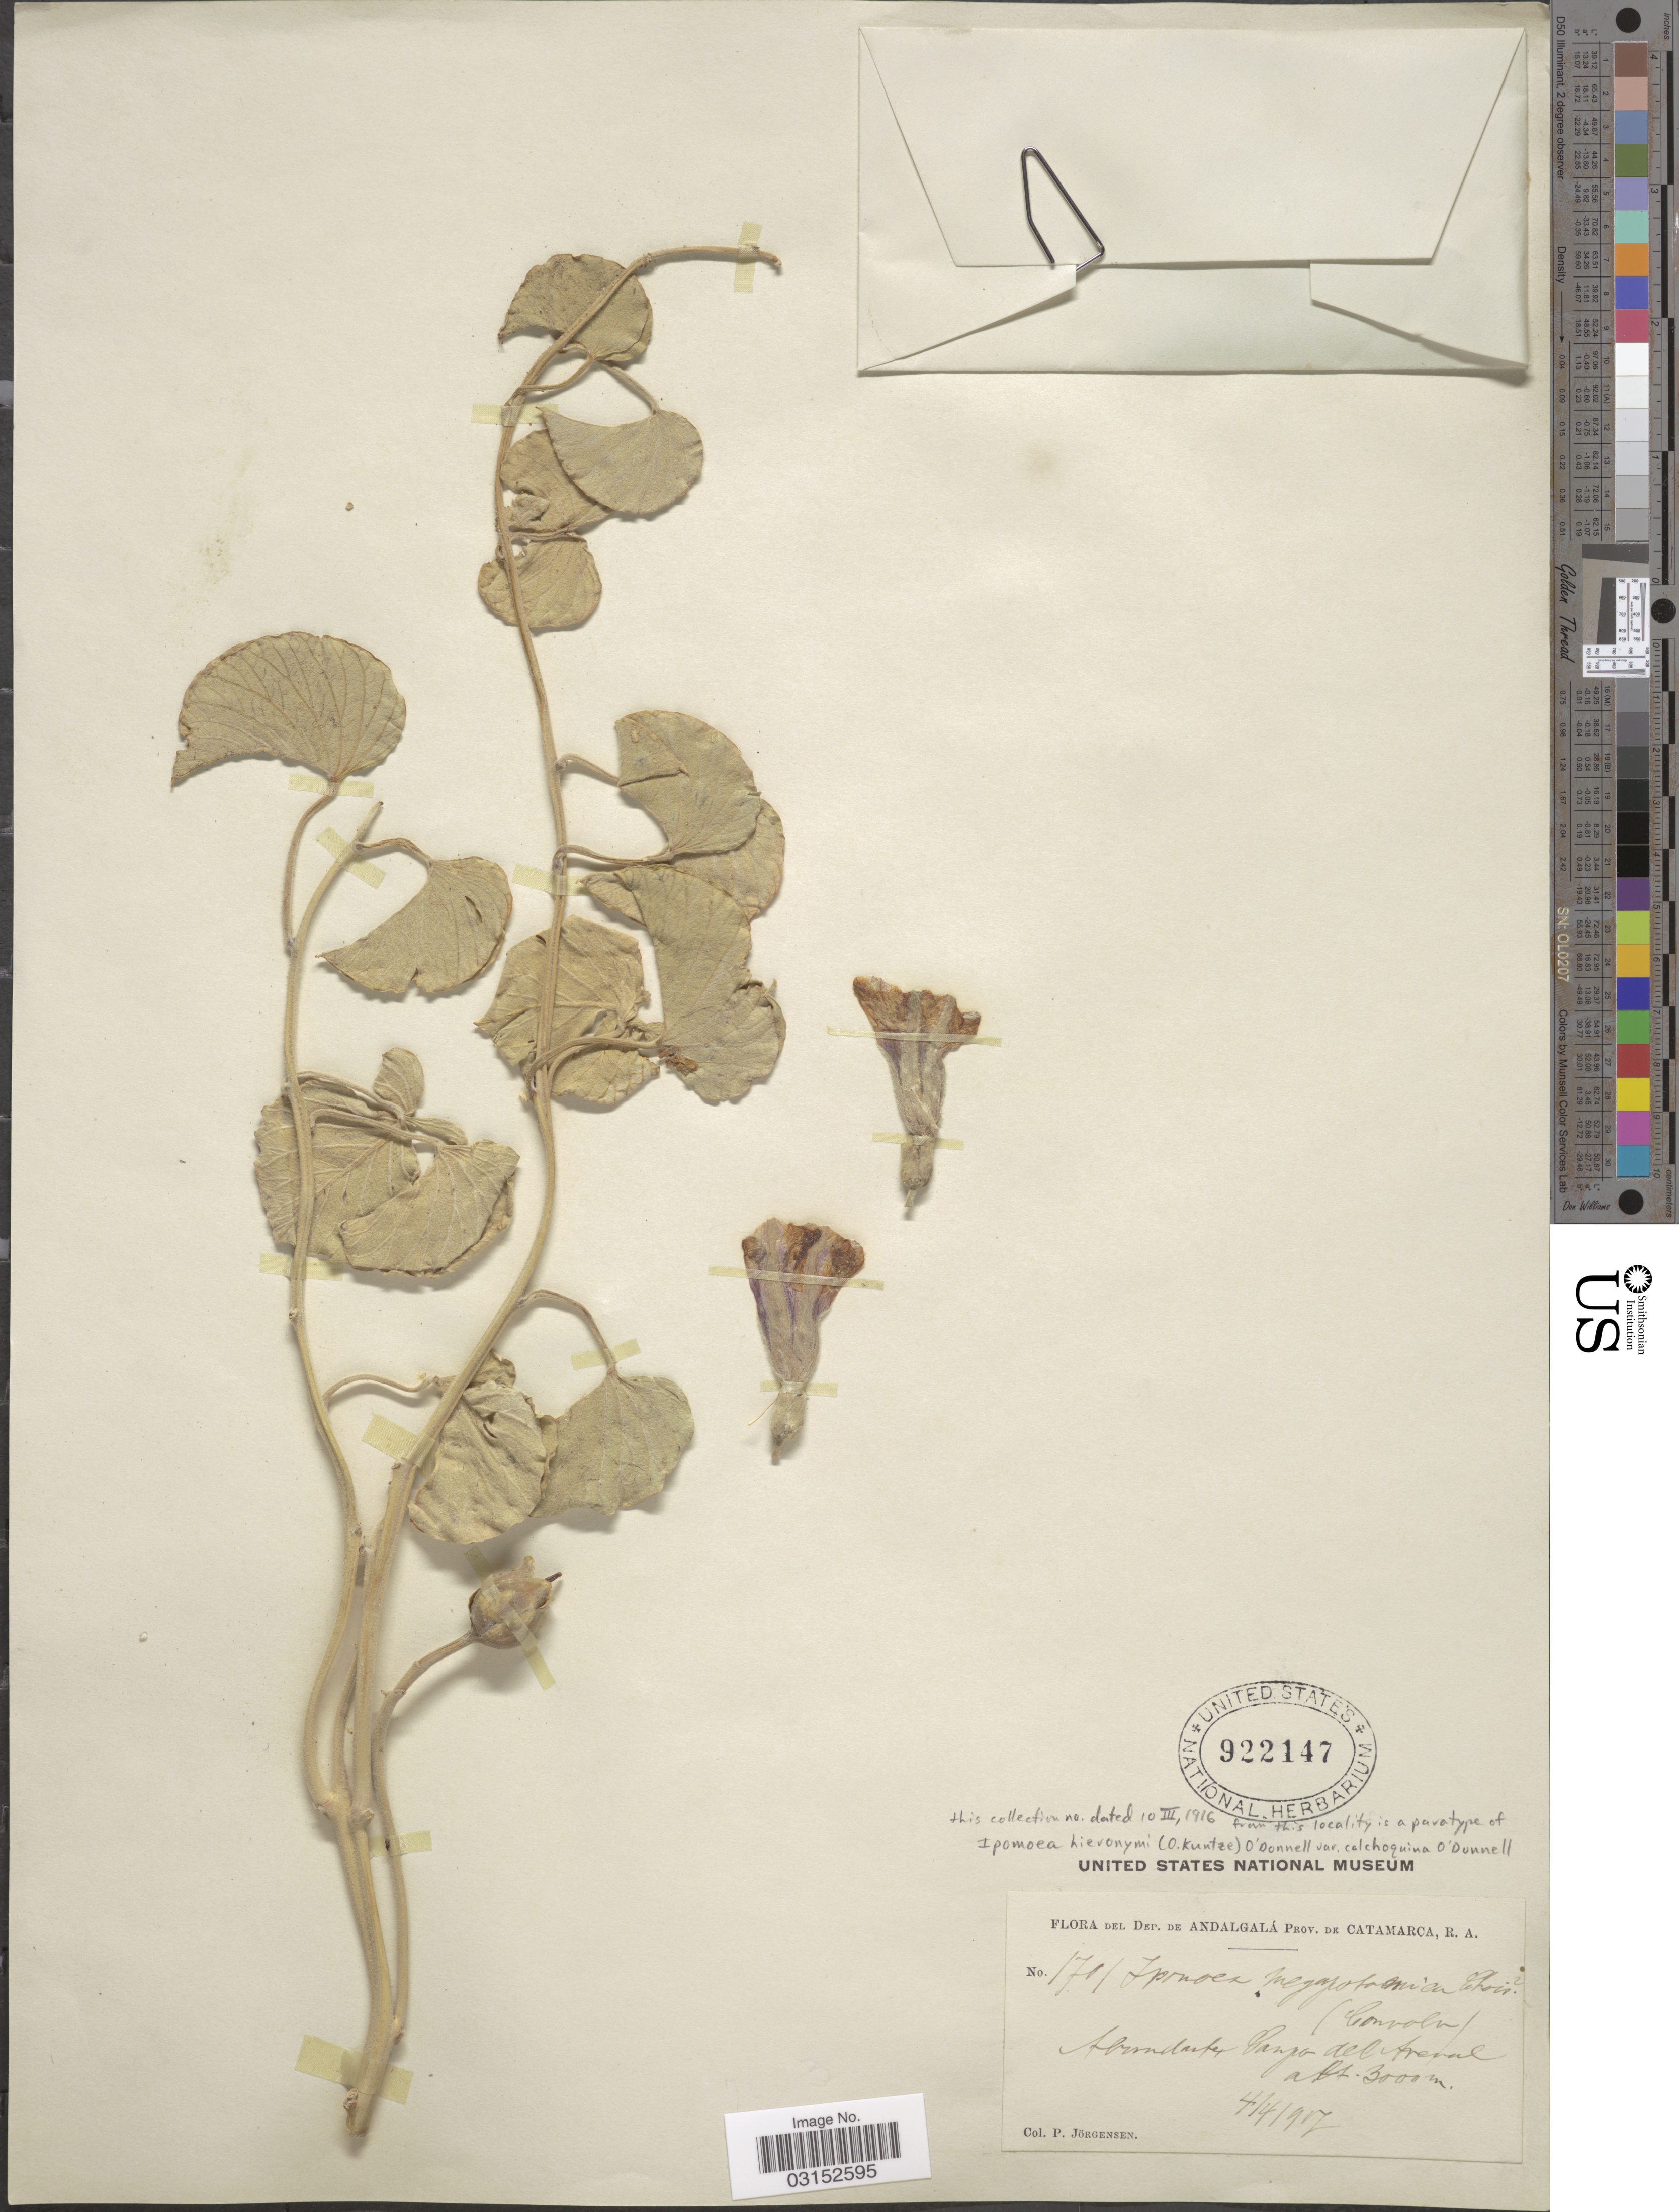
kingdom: Plantae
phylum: Tracheophyta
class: Magnoliopsida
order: Solanales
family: Convolvulaceae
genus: Ipomoea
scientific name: Ipomoea hieronymi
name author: (Kuntze) O'Donell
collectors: P. Jörgensen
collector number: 1701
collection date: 1917-04-04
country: Argentina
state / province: Catamarca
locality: Dep. de Andalgalá. Abundante Pampa del Arenal.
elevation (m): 3000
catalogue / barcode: US 922147